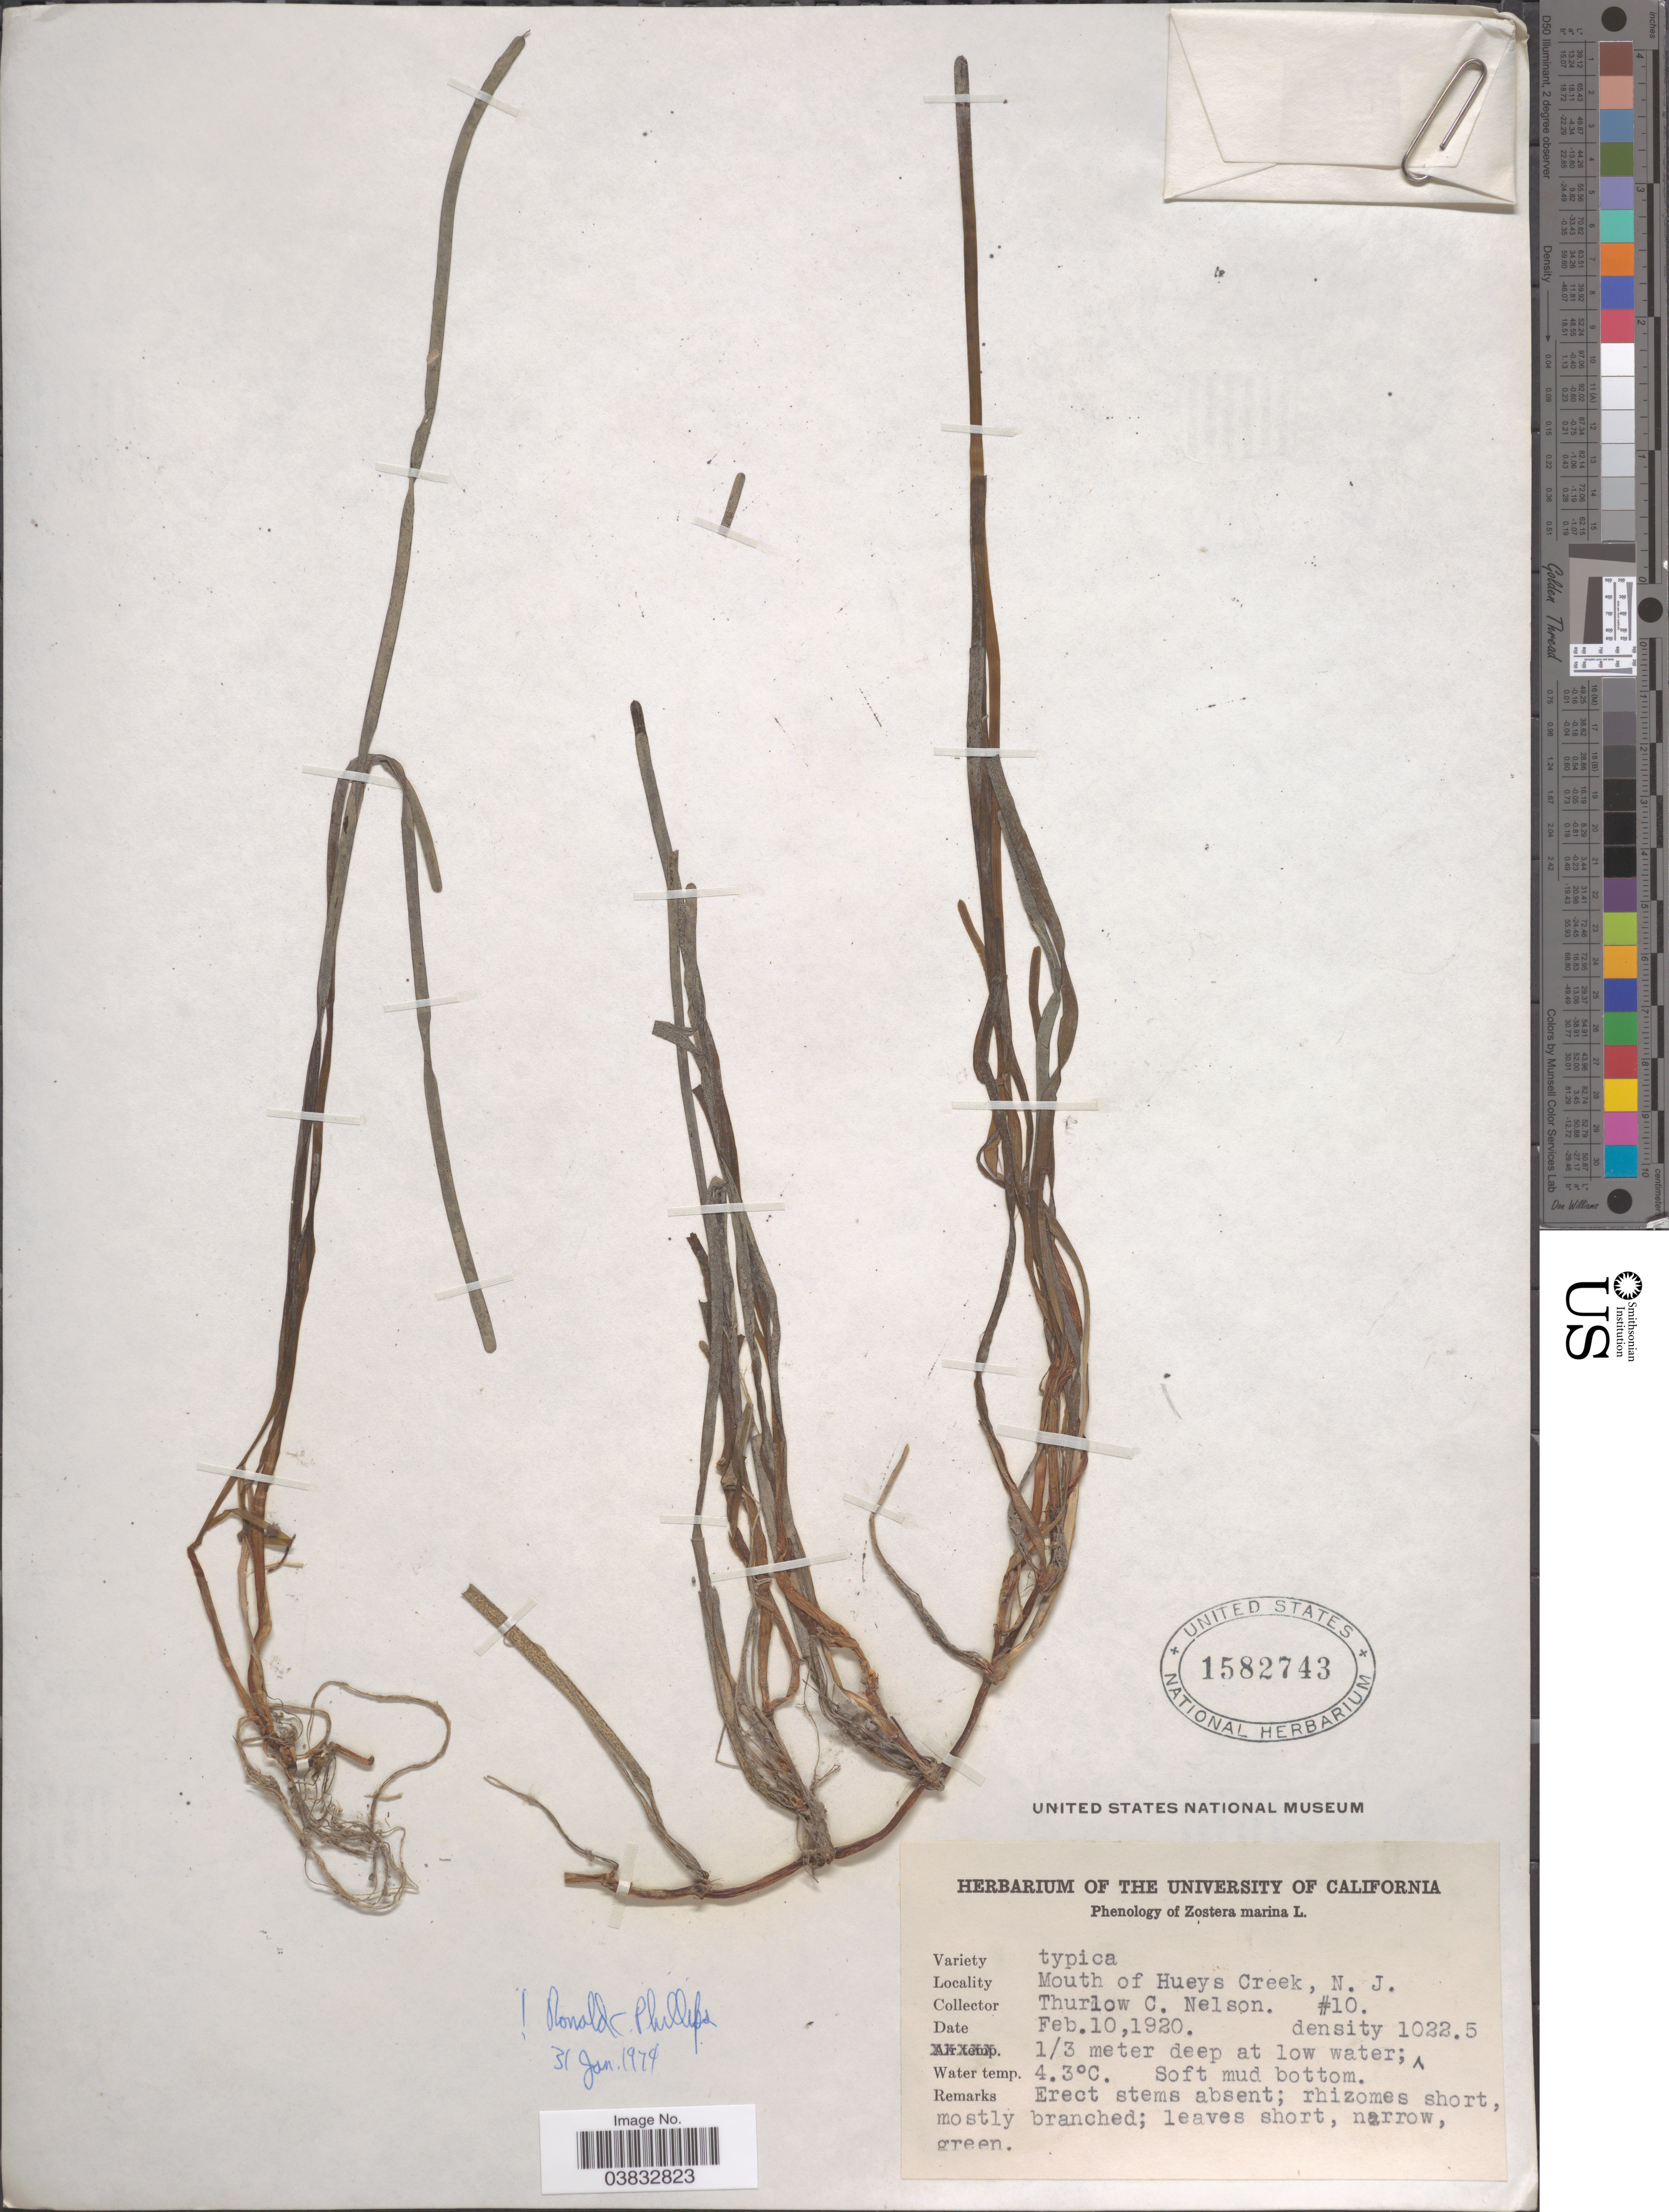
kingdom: Plantae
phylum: Tracheophyta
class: Liliopsida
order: Alismatales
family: Zosteraceae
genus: Zostera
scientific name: Zostera marina var. typica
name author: L.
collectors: T. C. Nelson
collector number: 10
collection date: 1920-02-10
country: United States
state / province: New Jersey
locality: Mouth of Hueys Creek.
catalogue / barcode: US 1582743